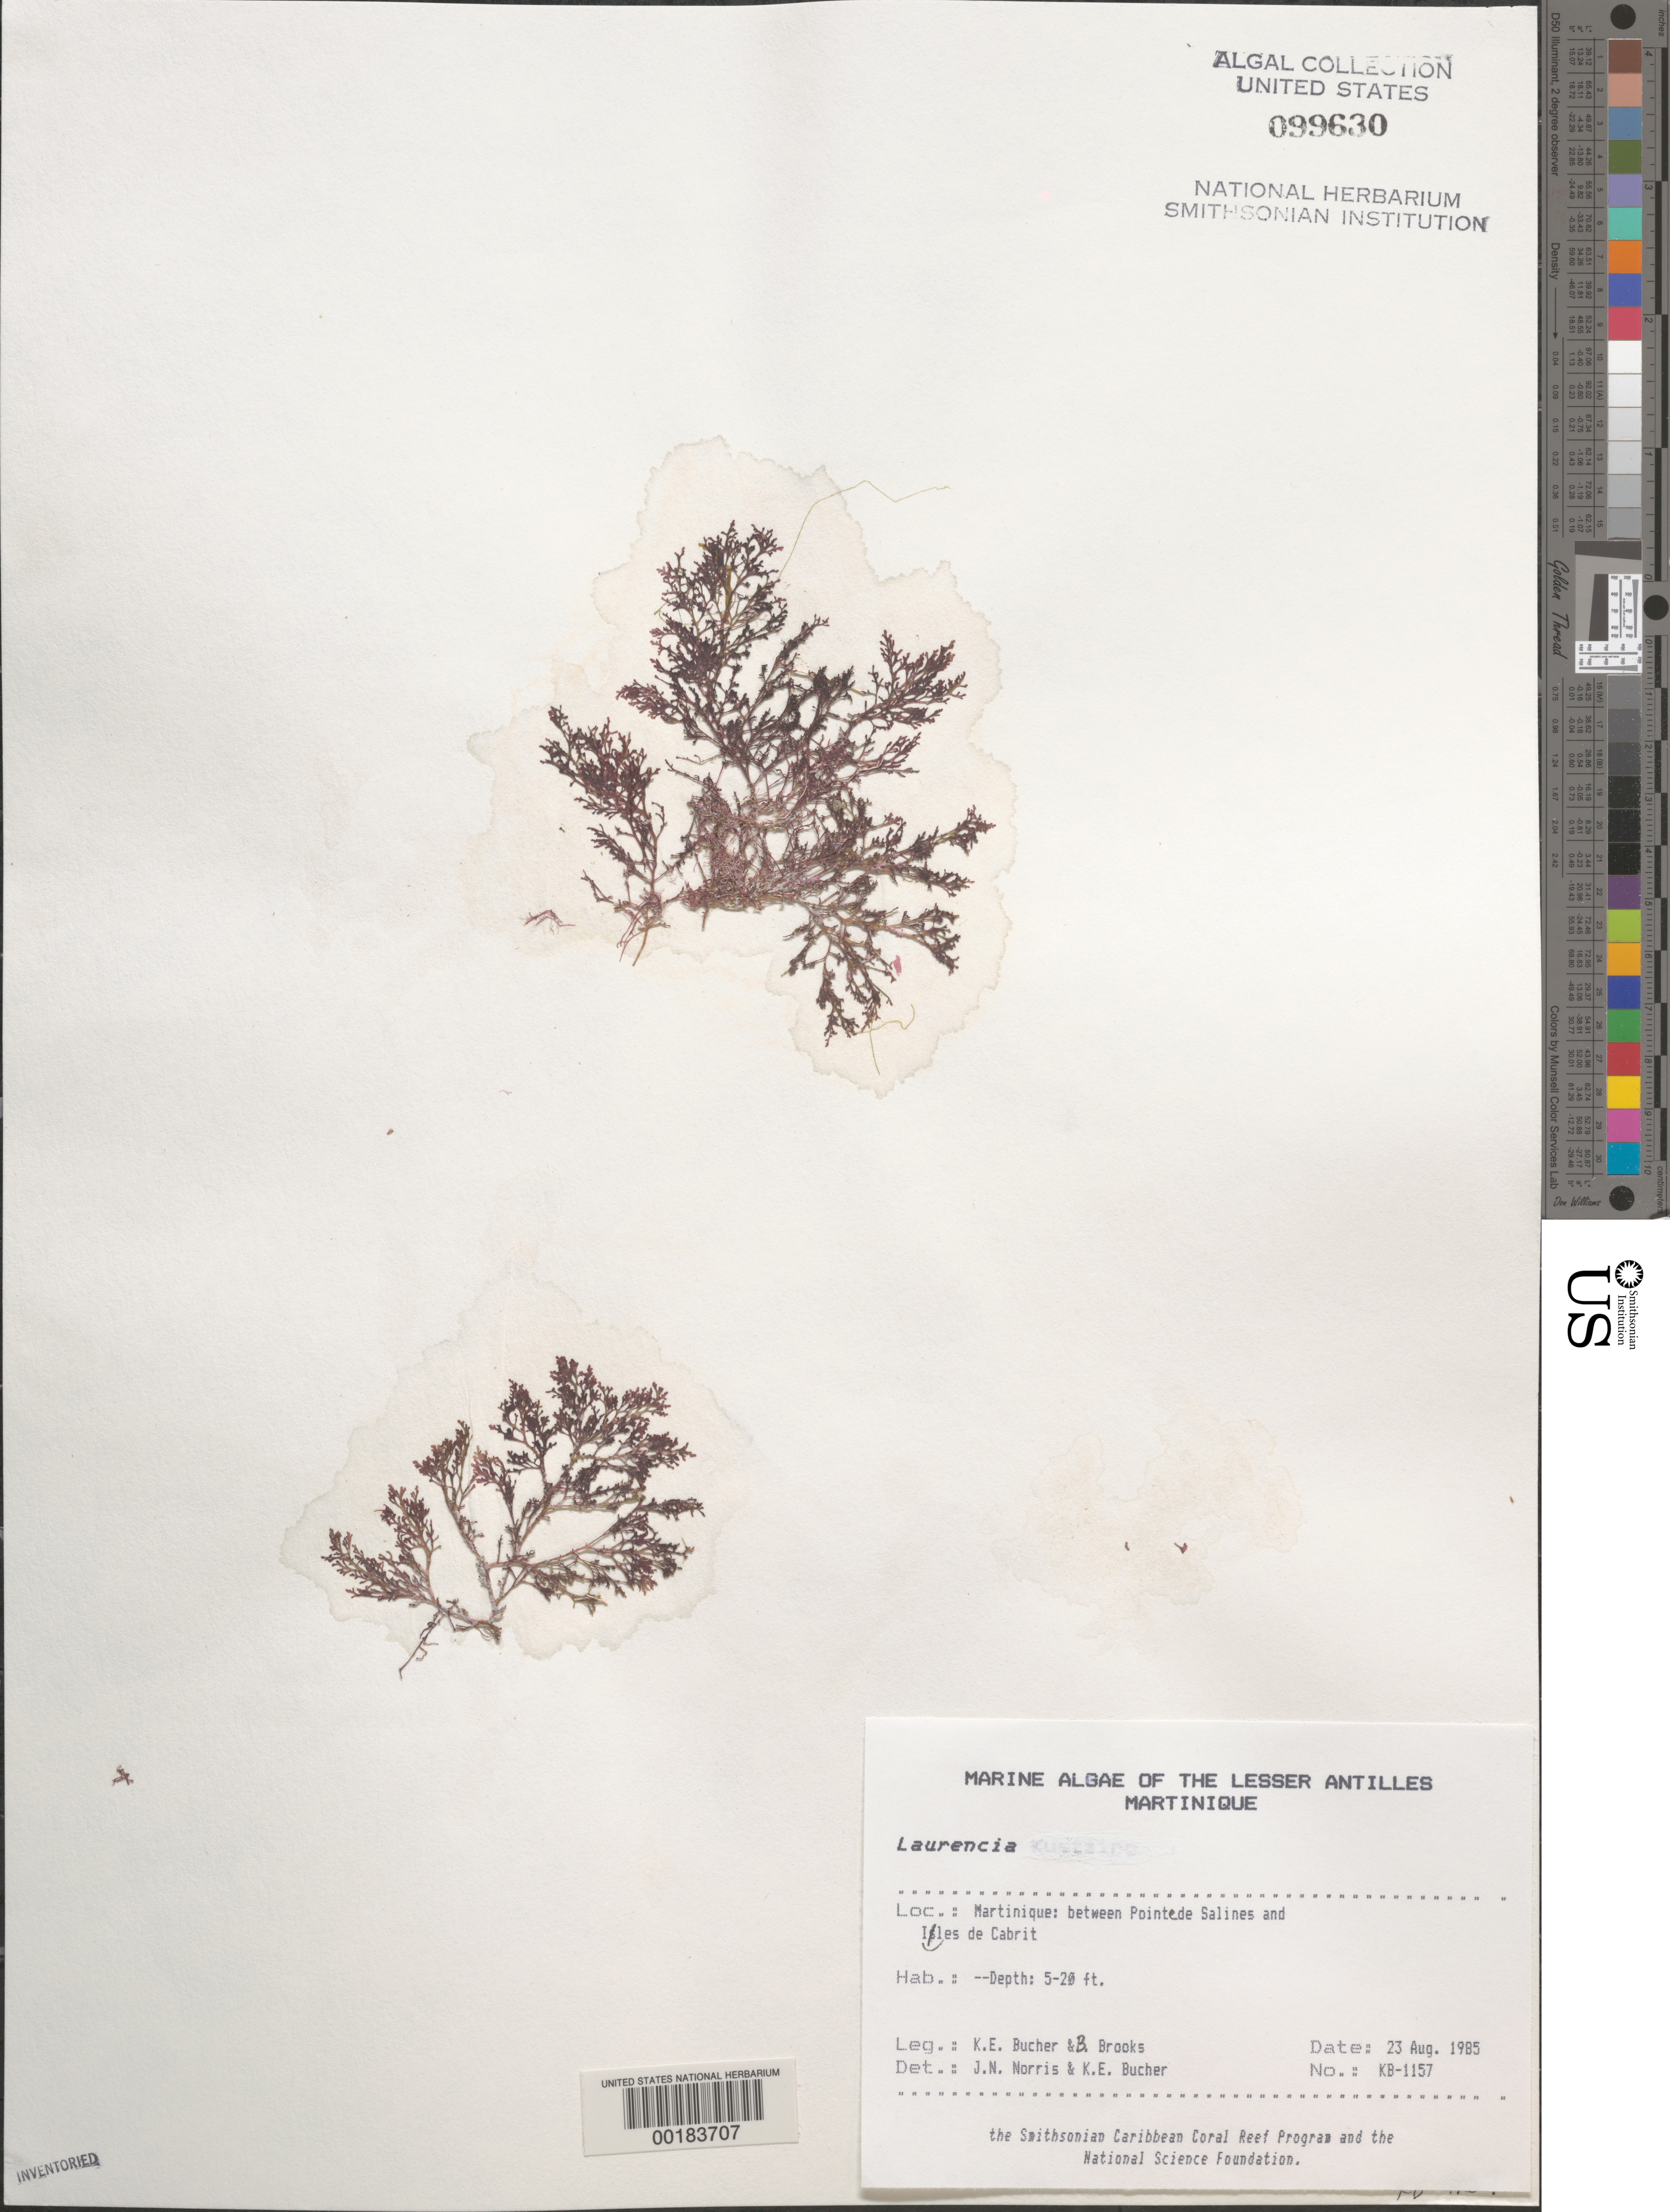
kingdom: Plantae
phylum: Rhodophyta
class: Florideophyceae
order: Ceramiales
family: Rhodomelaceae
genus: Laurencia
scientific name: Laurencia sp.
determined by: Norris, J. N.; Bucher, K. E.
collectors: K. E. Bucher & B. Brooks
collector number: Kb-1157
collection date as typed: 23 Aug 1985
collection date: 1985-08-23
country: Martinique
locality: Between Pointe de Salines and Iles de Cabrit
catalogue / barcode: US 99630